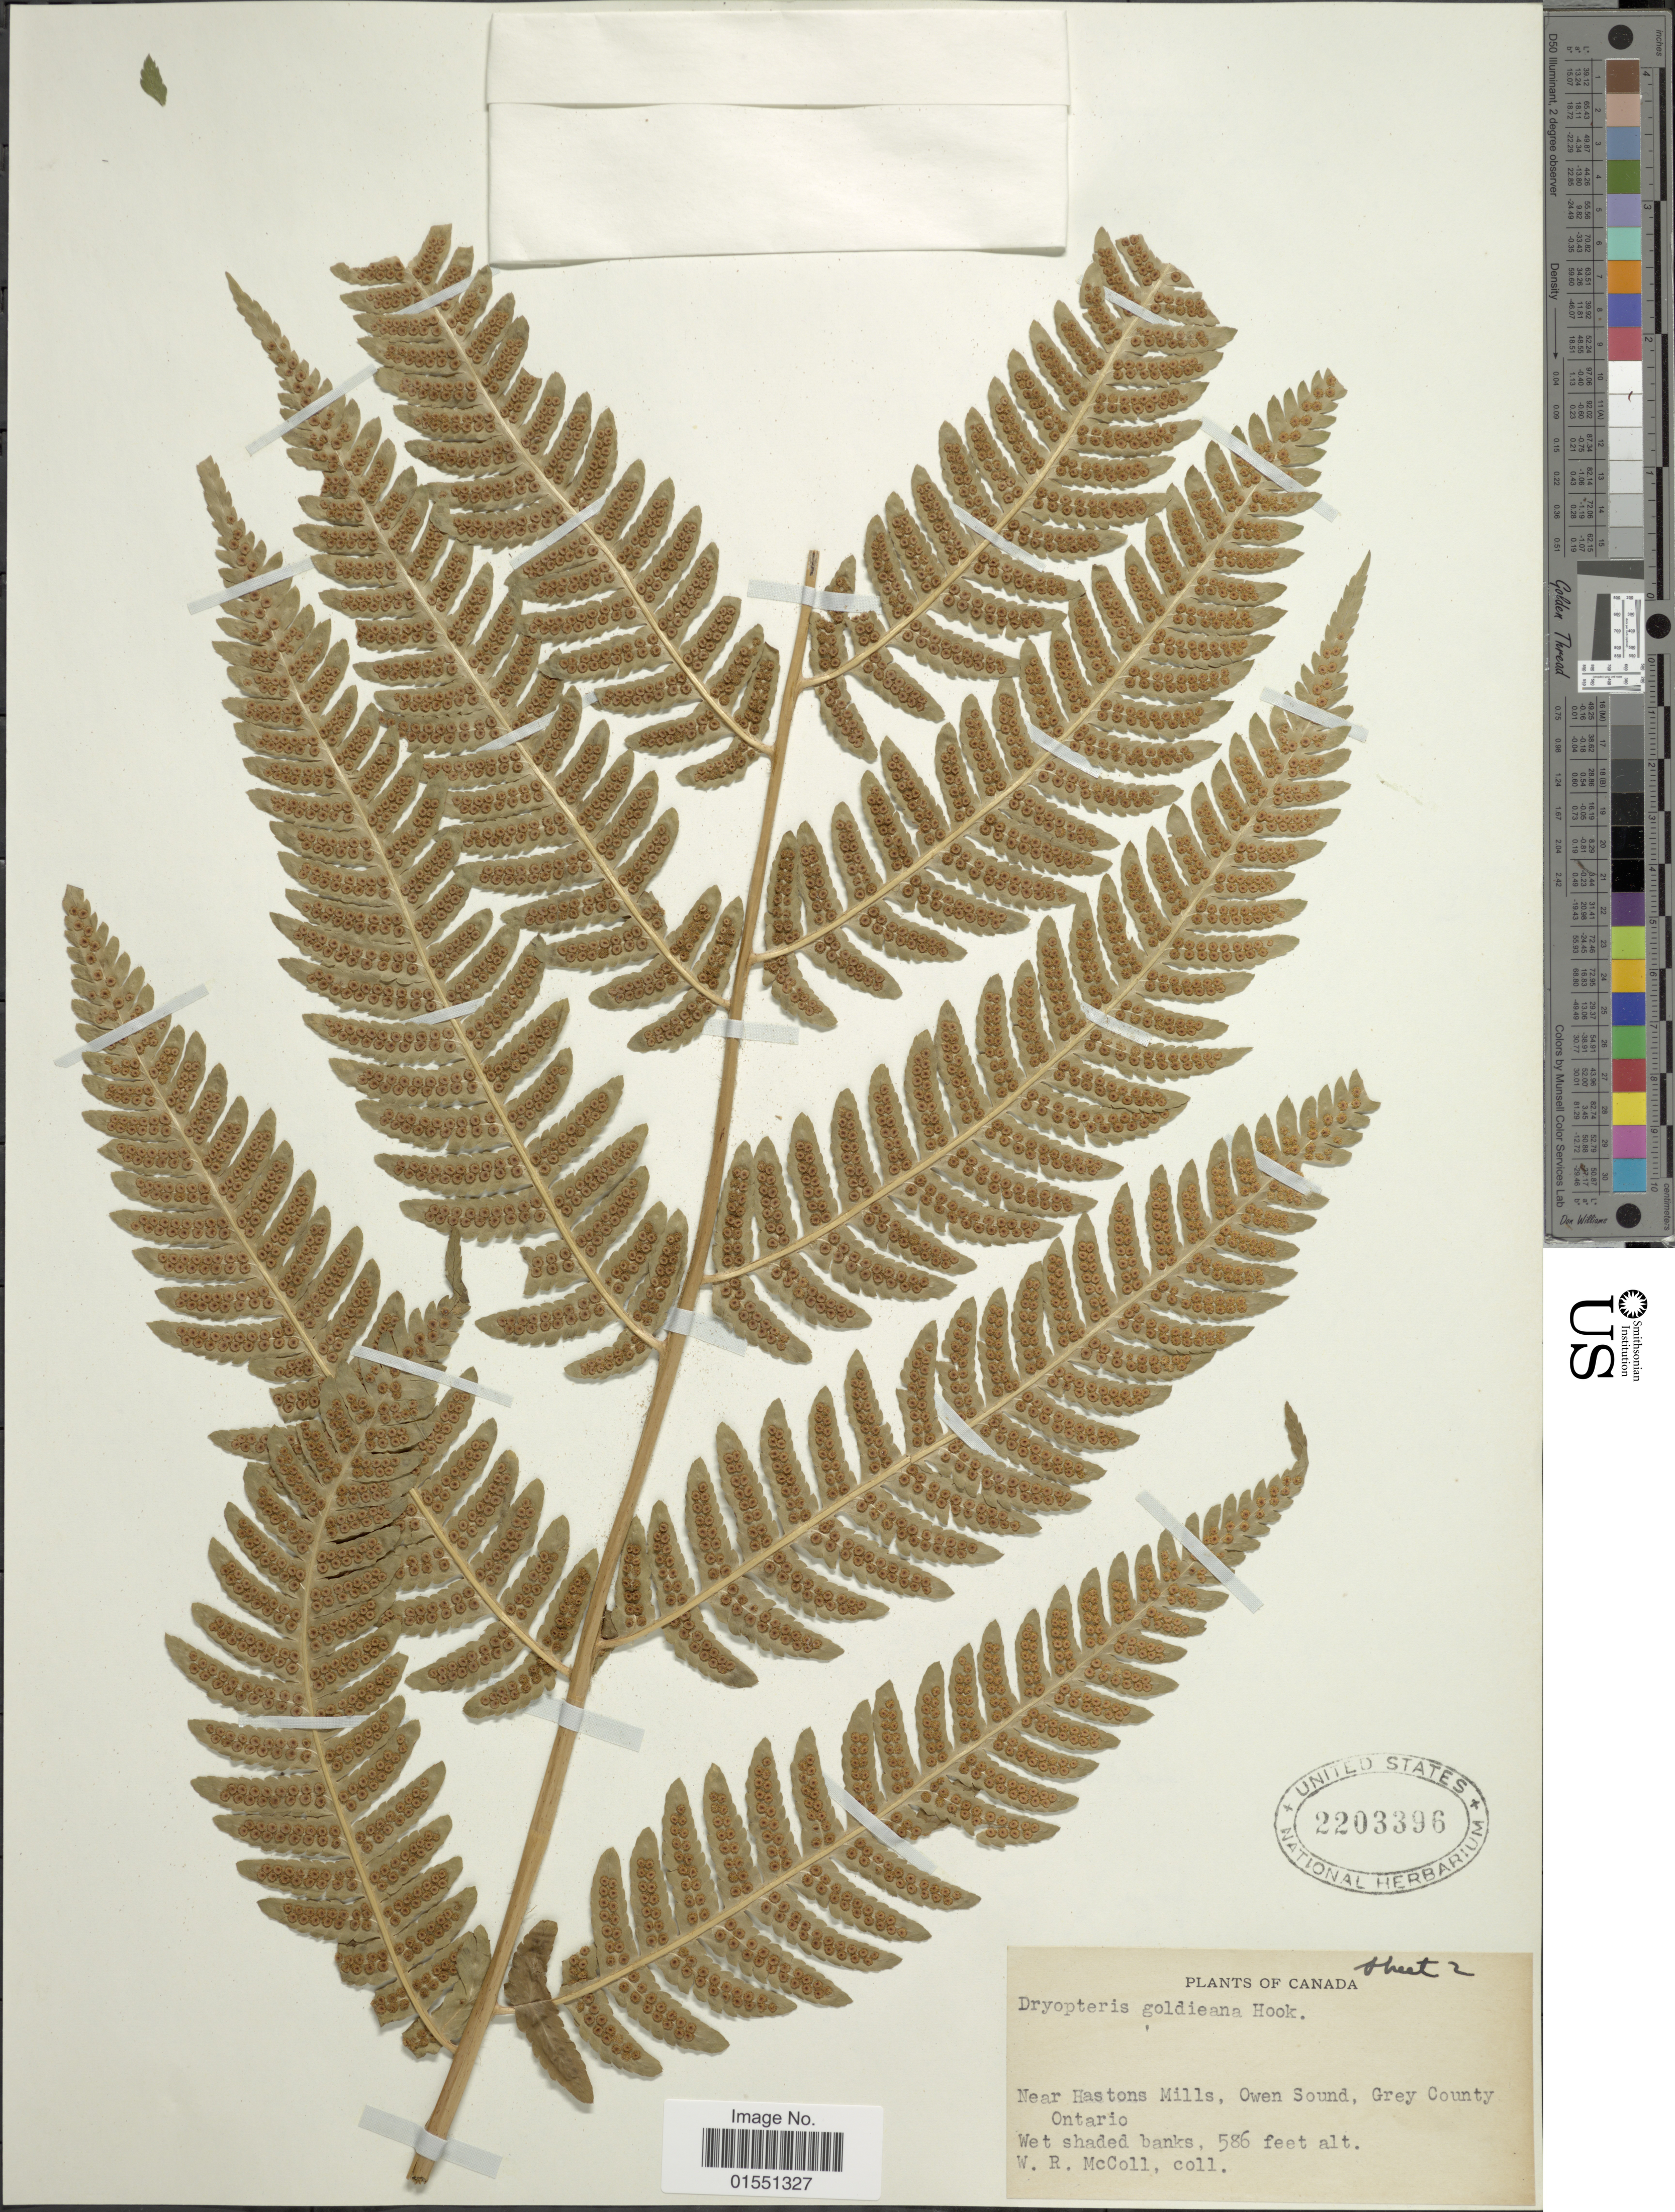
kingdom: Plantae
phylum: Tracheophyta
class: Polypodiopsida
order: Polypodiales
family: Dryopteridaceae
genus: Dryopteris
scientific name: Dryopteris goldiana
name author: (Hook. ex Goldie) A. Gray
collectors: W. McColl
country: Canada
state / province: Quebec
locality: Near Hastons Mills, Owen Sound, Grey County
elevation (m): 179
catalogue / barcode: US 2203396